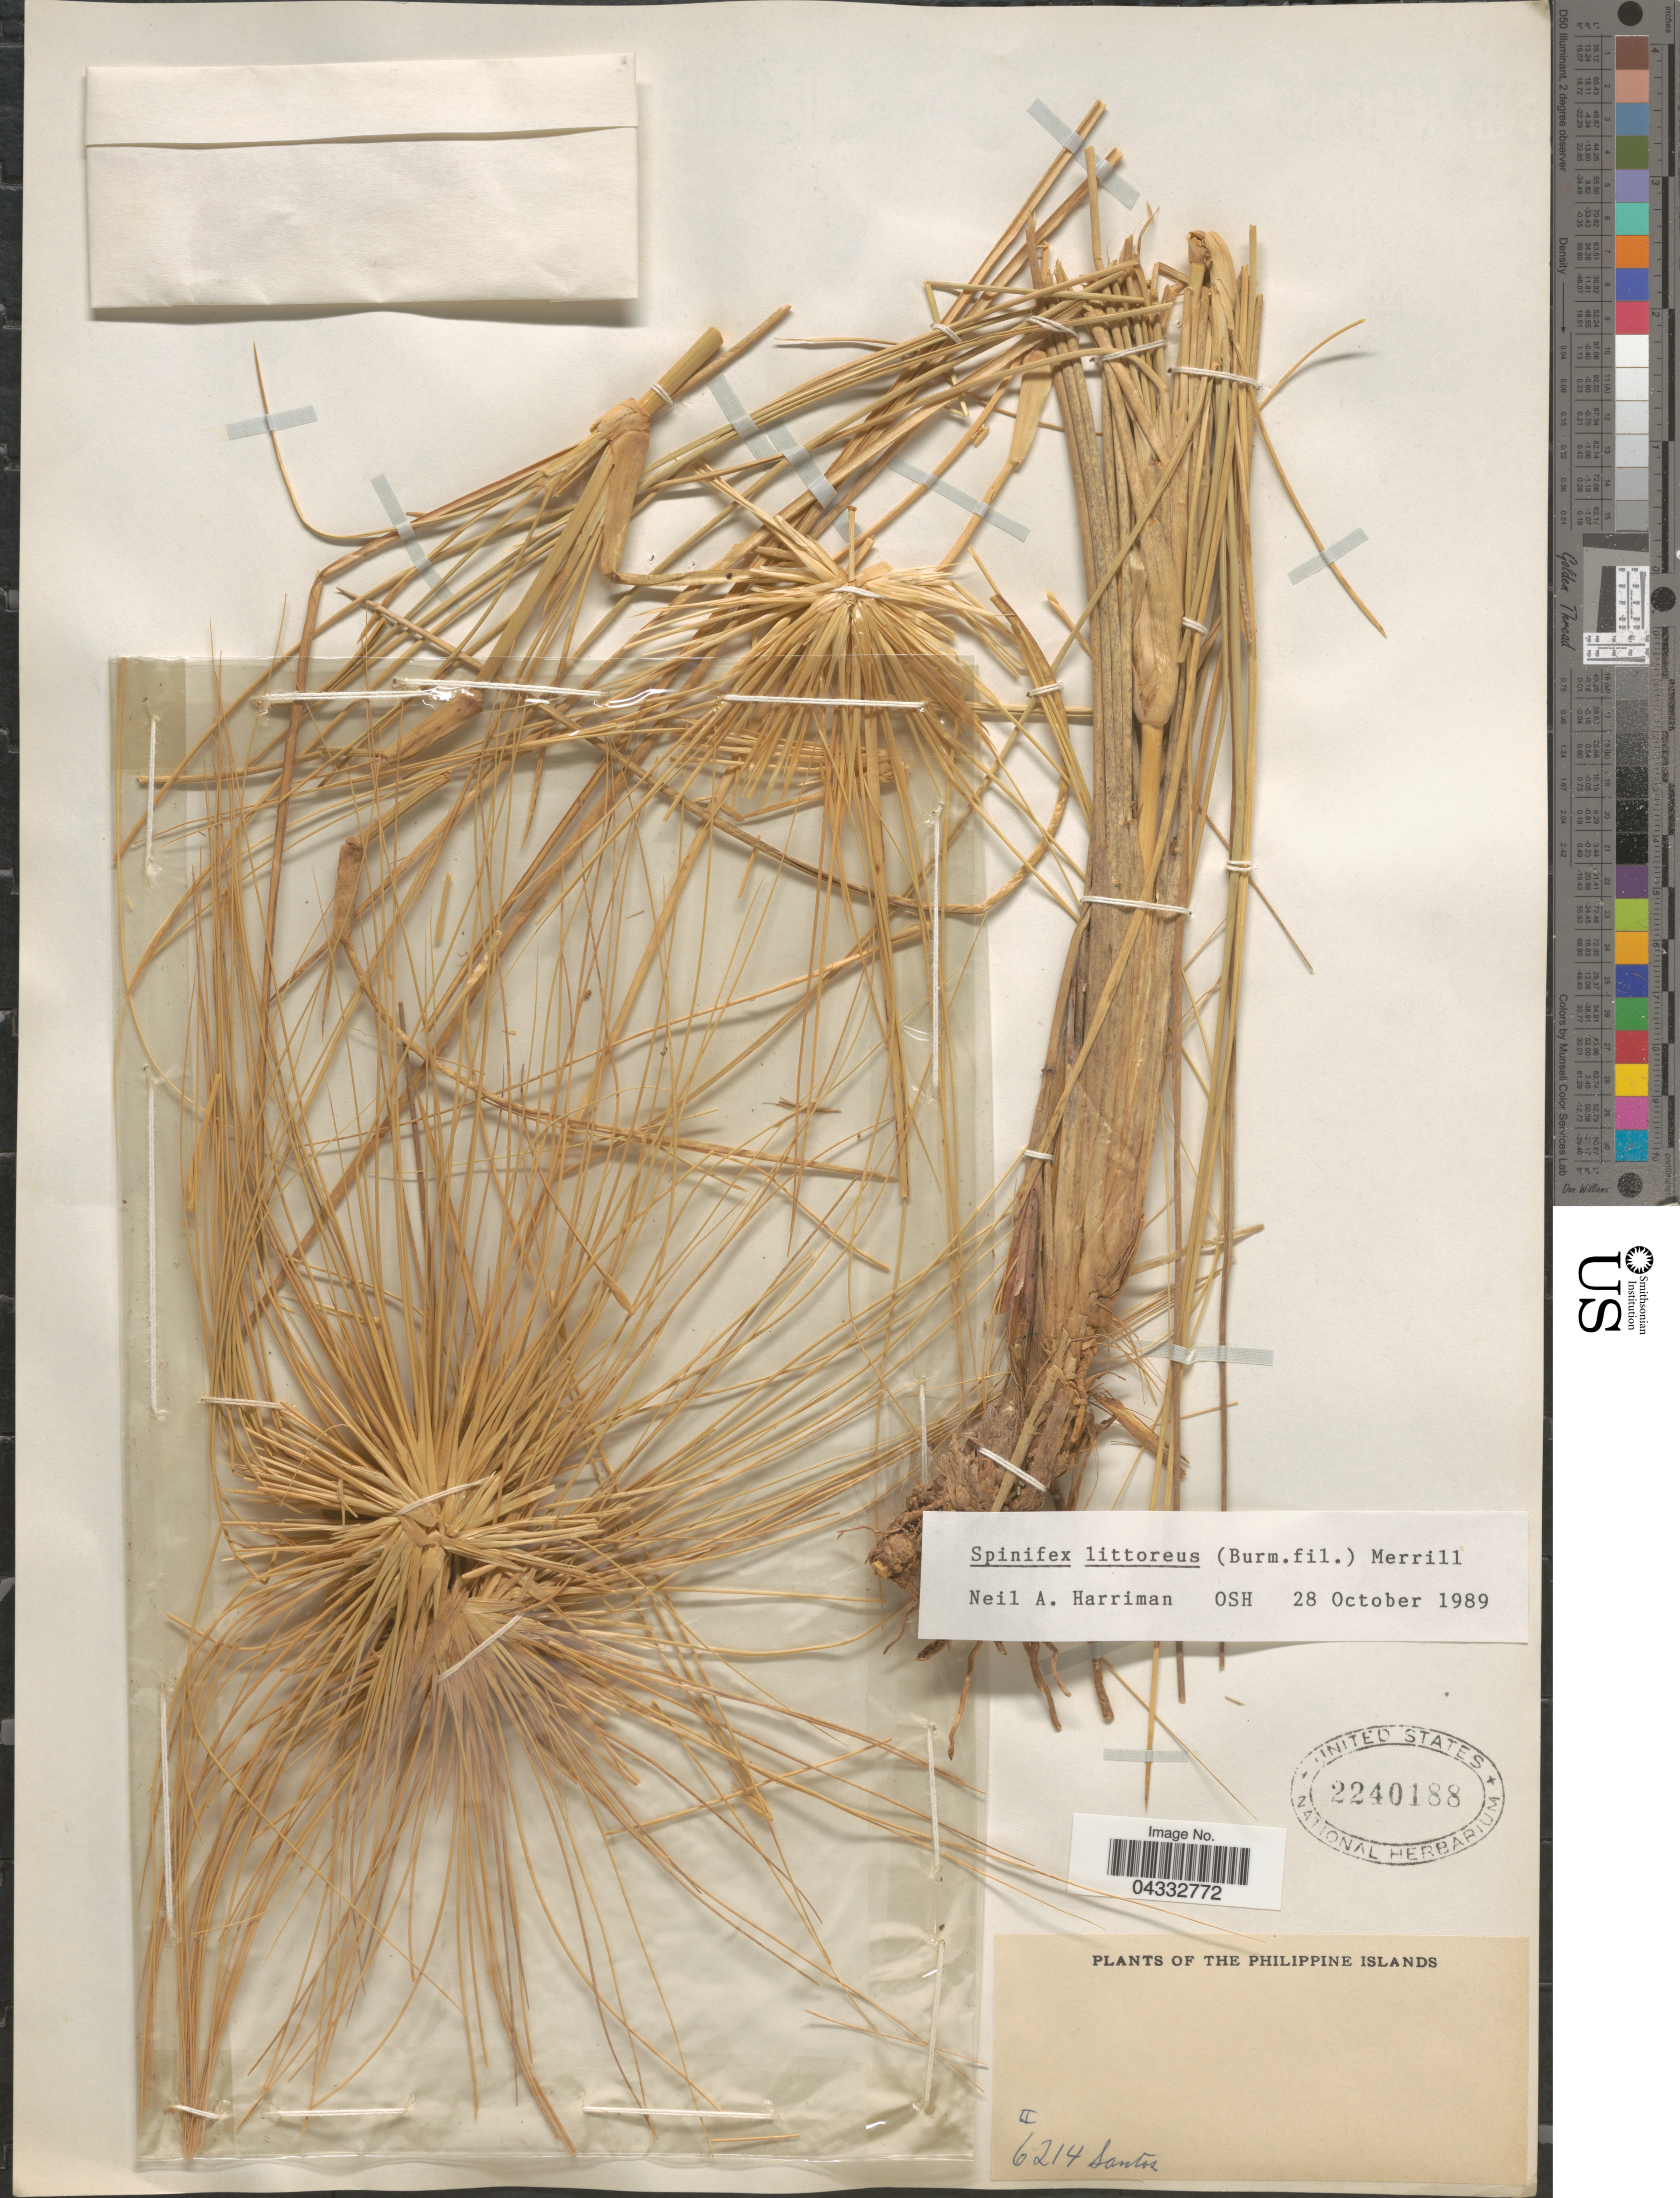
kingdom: Plantae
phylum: Tracheophyta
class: Liliopsida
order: Poales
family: Poaceae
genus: Spinifex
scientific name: Spinifex littoreus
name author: (Burm. f.) Merr.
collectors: -- Santos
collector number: II6214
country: Philippines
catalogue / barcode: US 2240188